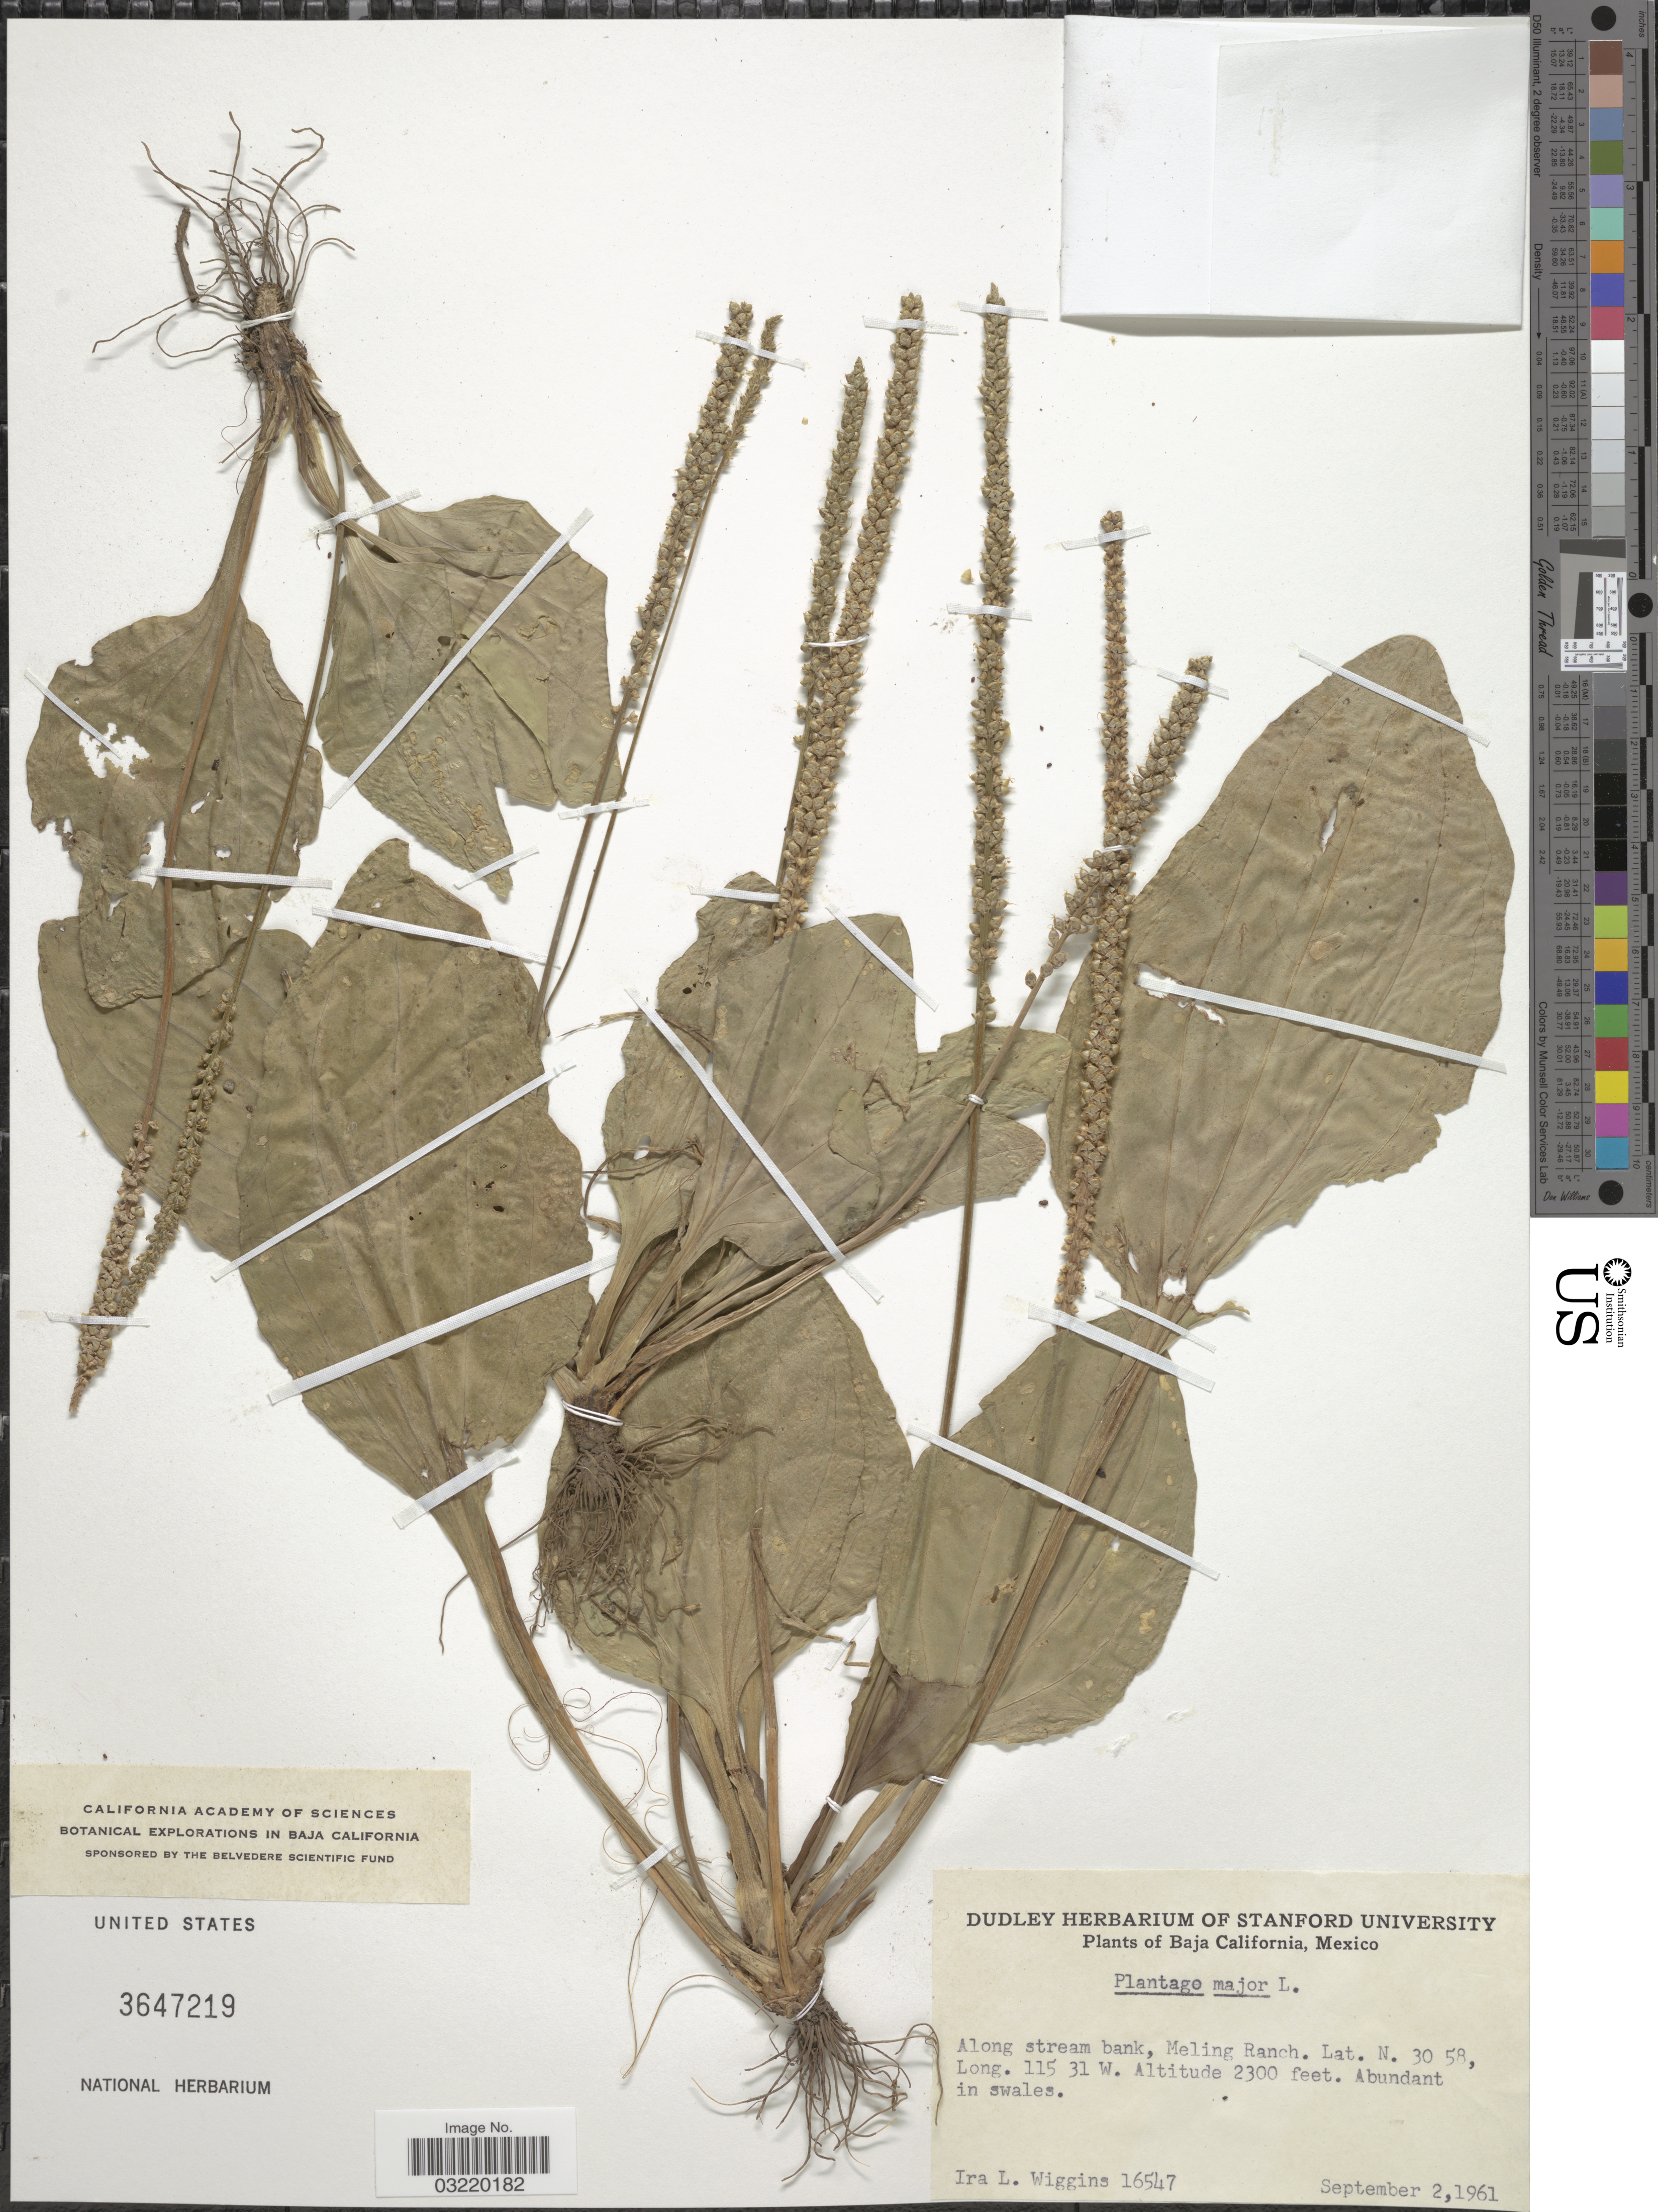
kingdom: Plantae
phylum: Tracheophyta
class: Magnoliopsida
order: Lamiales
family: Plantaginaceae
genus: Plantago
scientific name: Plantago major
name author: L.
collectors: I. L. Wiggins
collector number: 16547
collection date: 1961-09-02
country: Mexico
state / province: Baja California Norte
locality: Along stream bank, Meling Ranch.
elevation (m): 701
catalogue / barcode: US 3647219